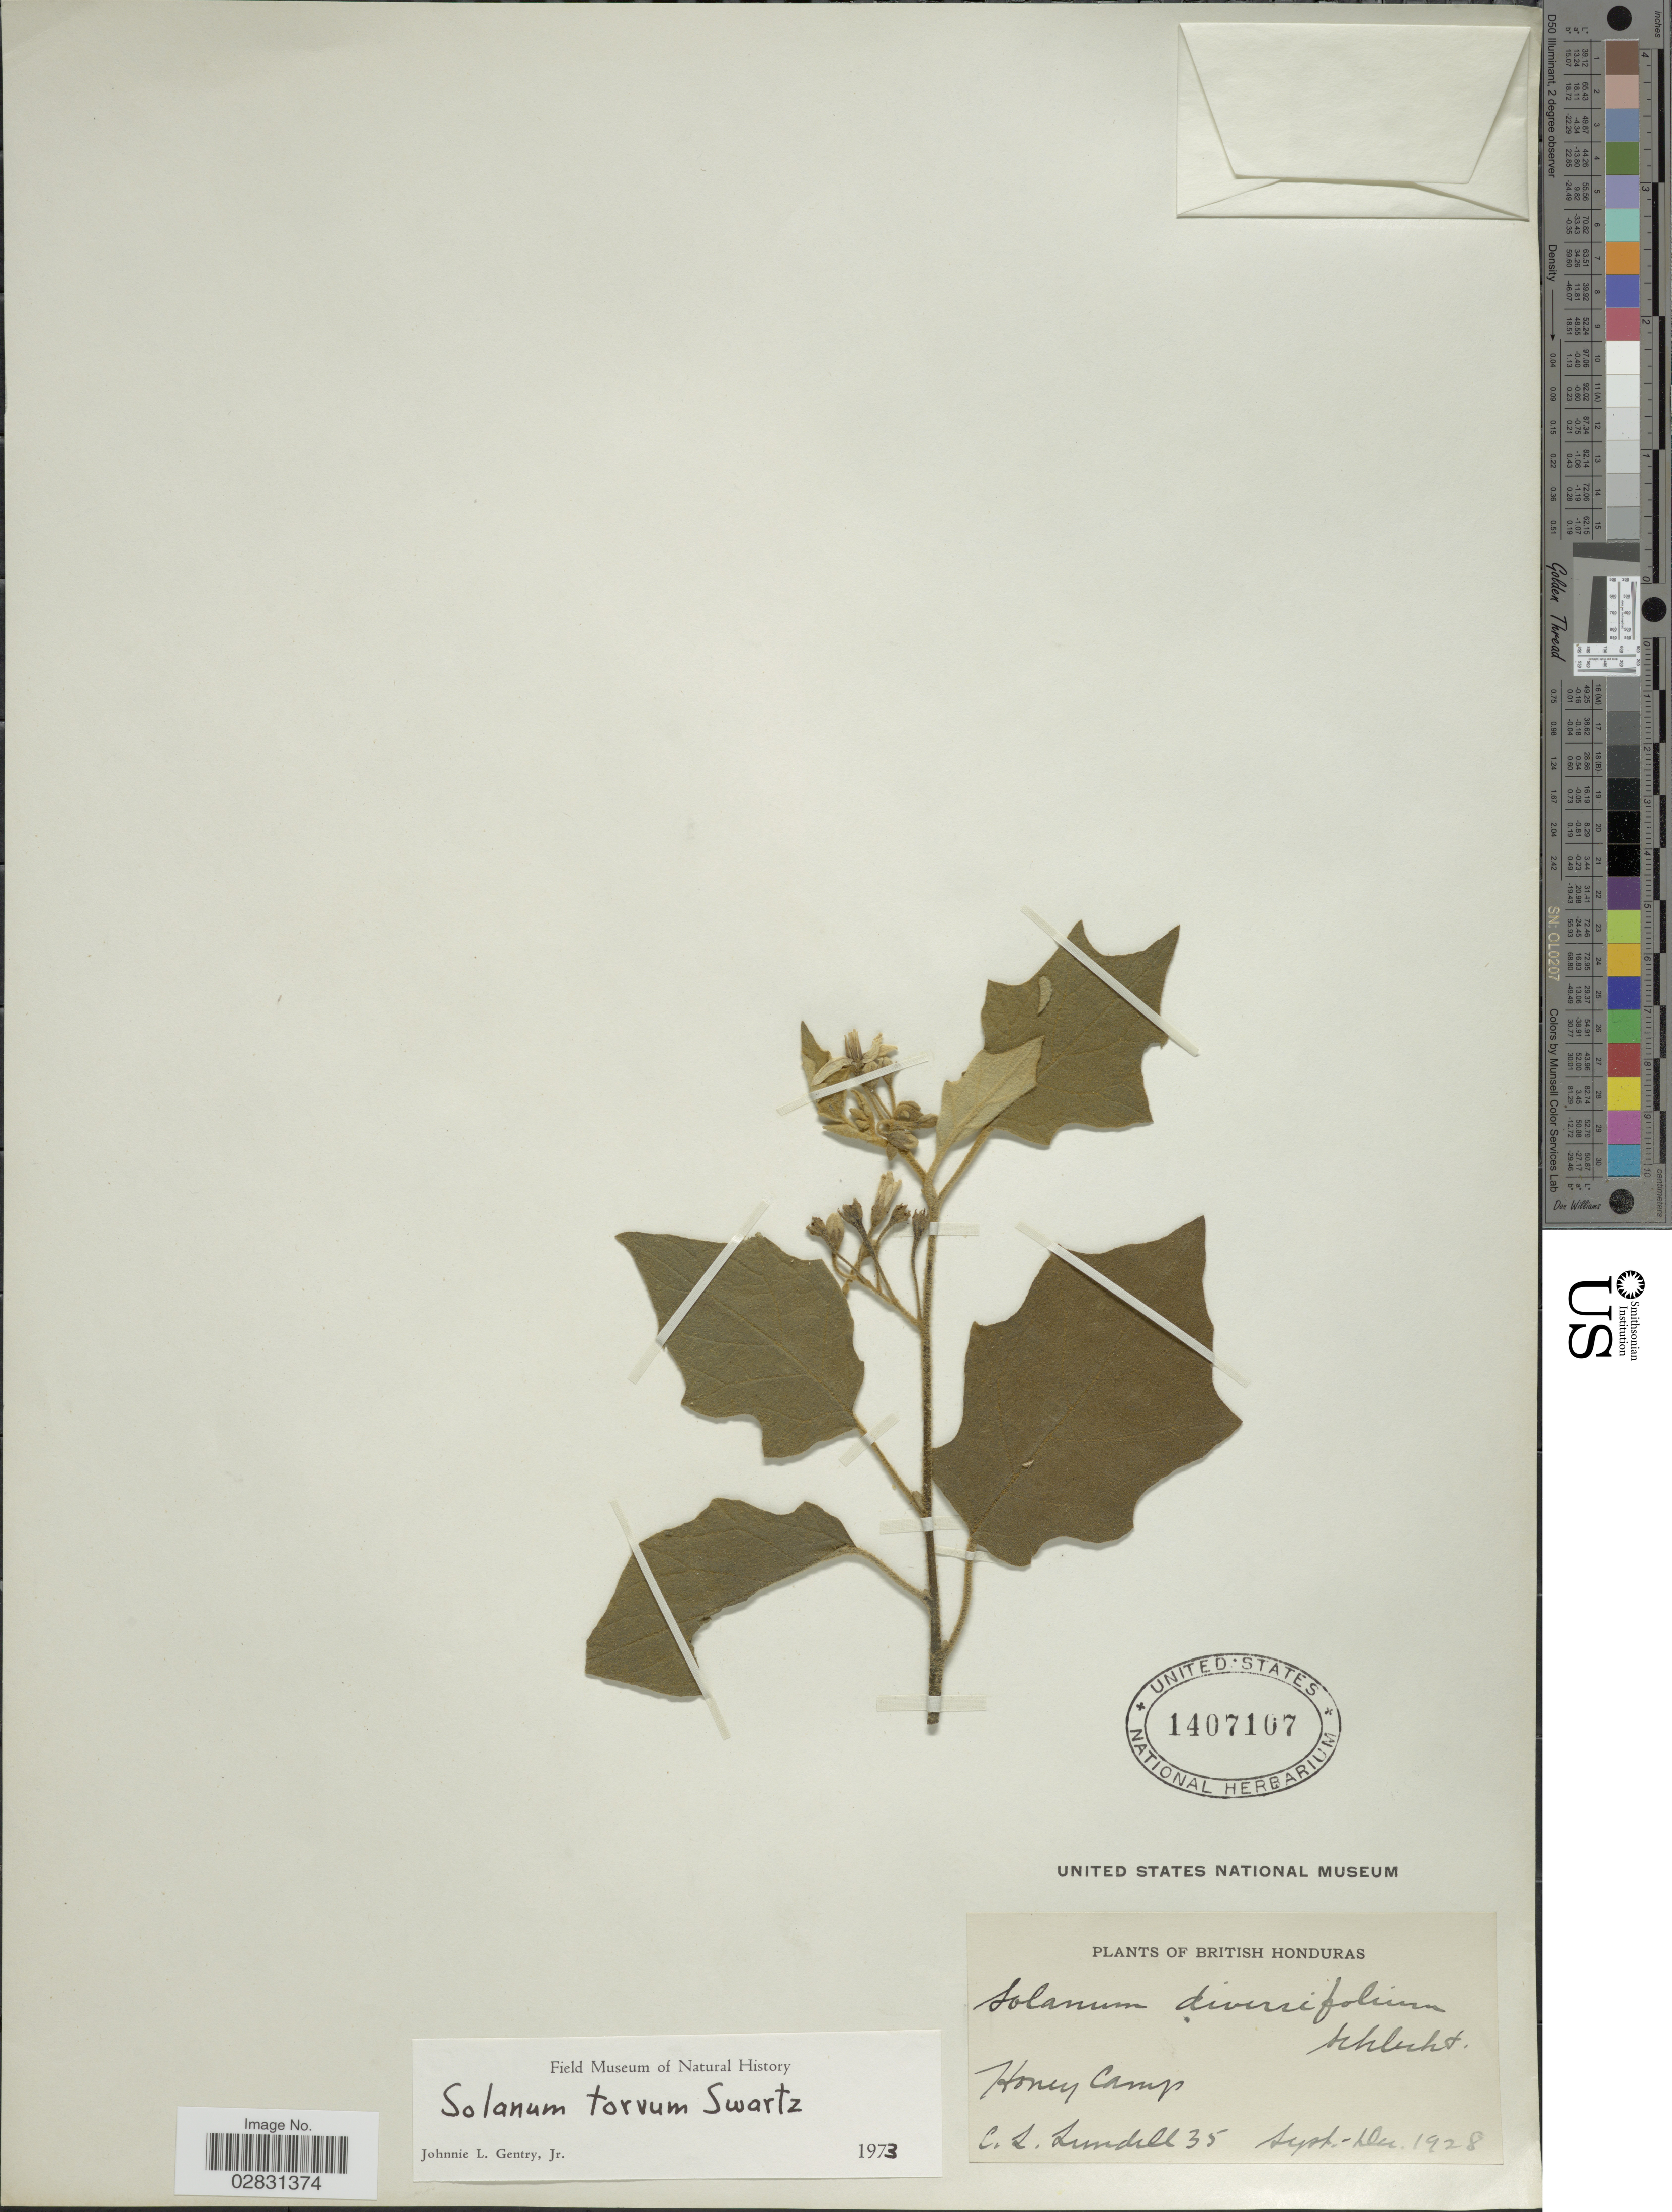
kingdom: Plantae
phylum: Tracheophyta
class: Magnoliopsida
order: Solanales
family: Solanaceae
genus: Solanum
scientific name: Solanum torvum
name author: Sw.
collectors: C. L. Lundell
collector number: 35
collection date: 1928-09/1928-12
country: Belize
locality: Biritish Honduras, Honey Camp.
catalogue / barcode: US 1407107